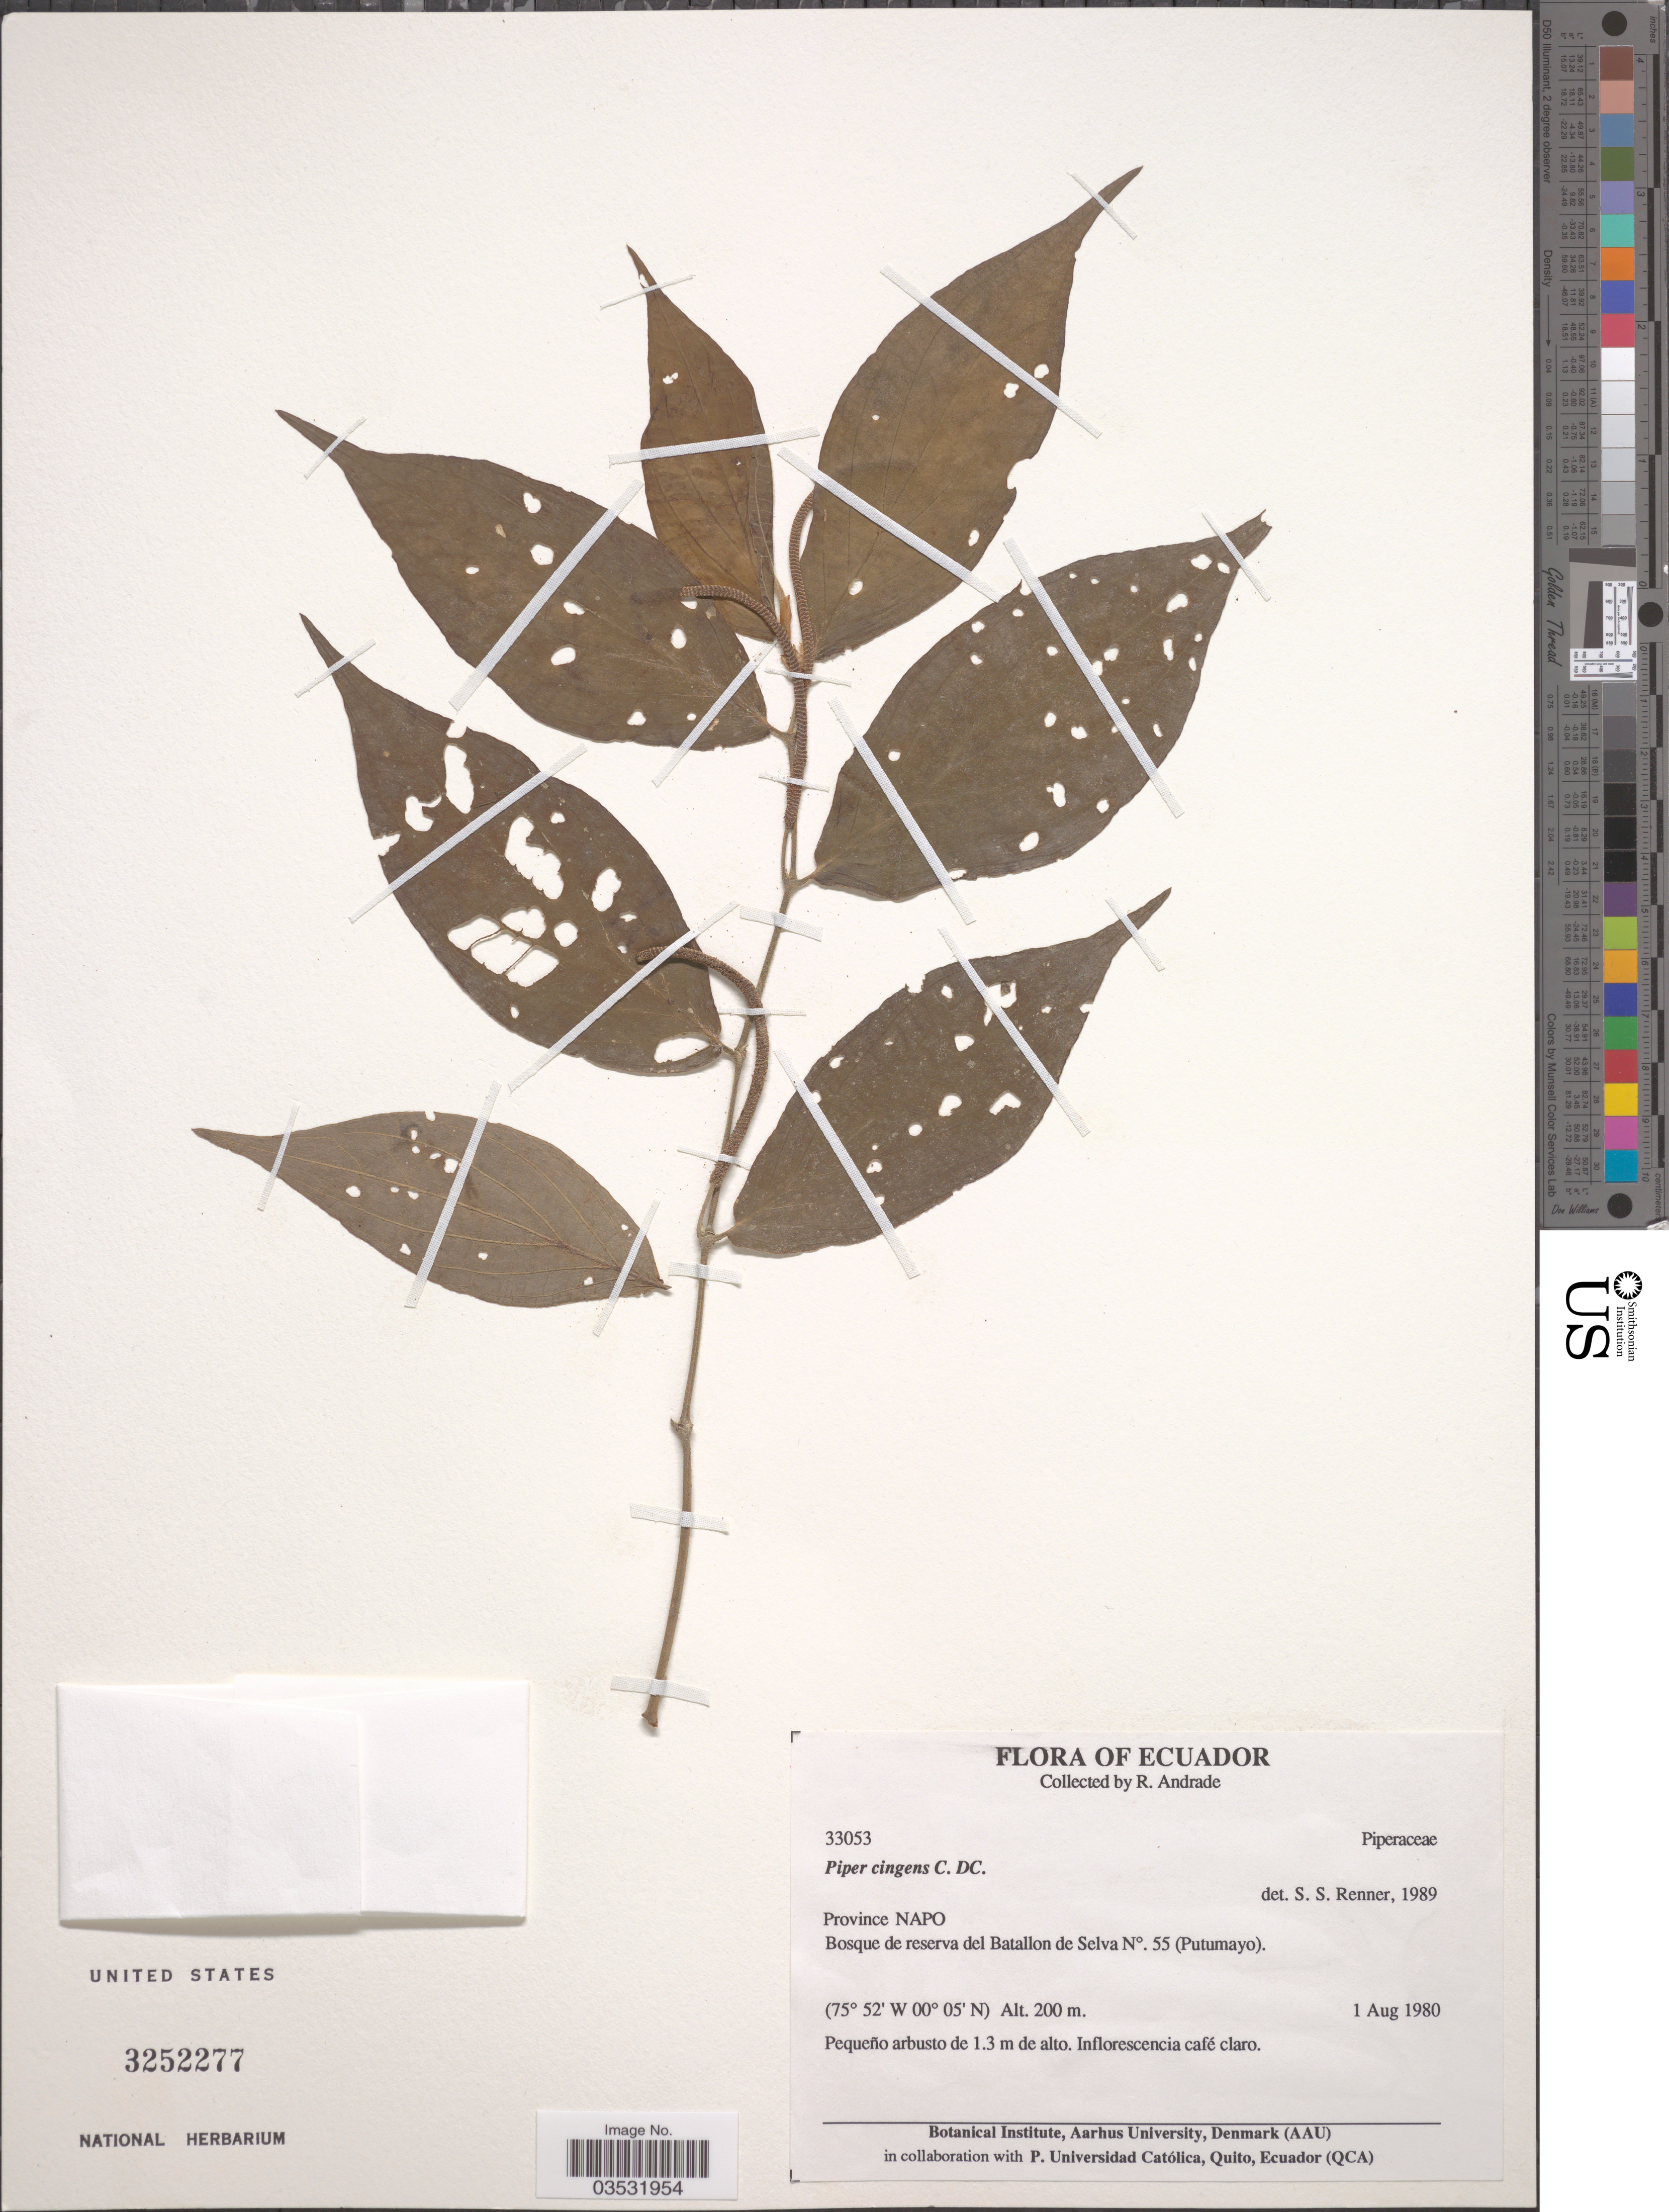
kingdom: Plantae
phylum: Tracheophyta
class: Magnoliopsida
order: Piperales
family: Piperaceae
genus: Piper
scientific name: Piper cingens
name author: C. DC.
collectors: R. Andrade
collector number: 33053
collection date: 1980-08-01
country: Ecuador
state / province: Napo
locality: Bosque de reserva del Batallon de Selva N°.55 (Putumayo).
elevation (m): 200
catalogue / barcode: US 3252277